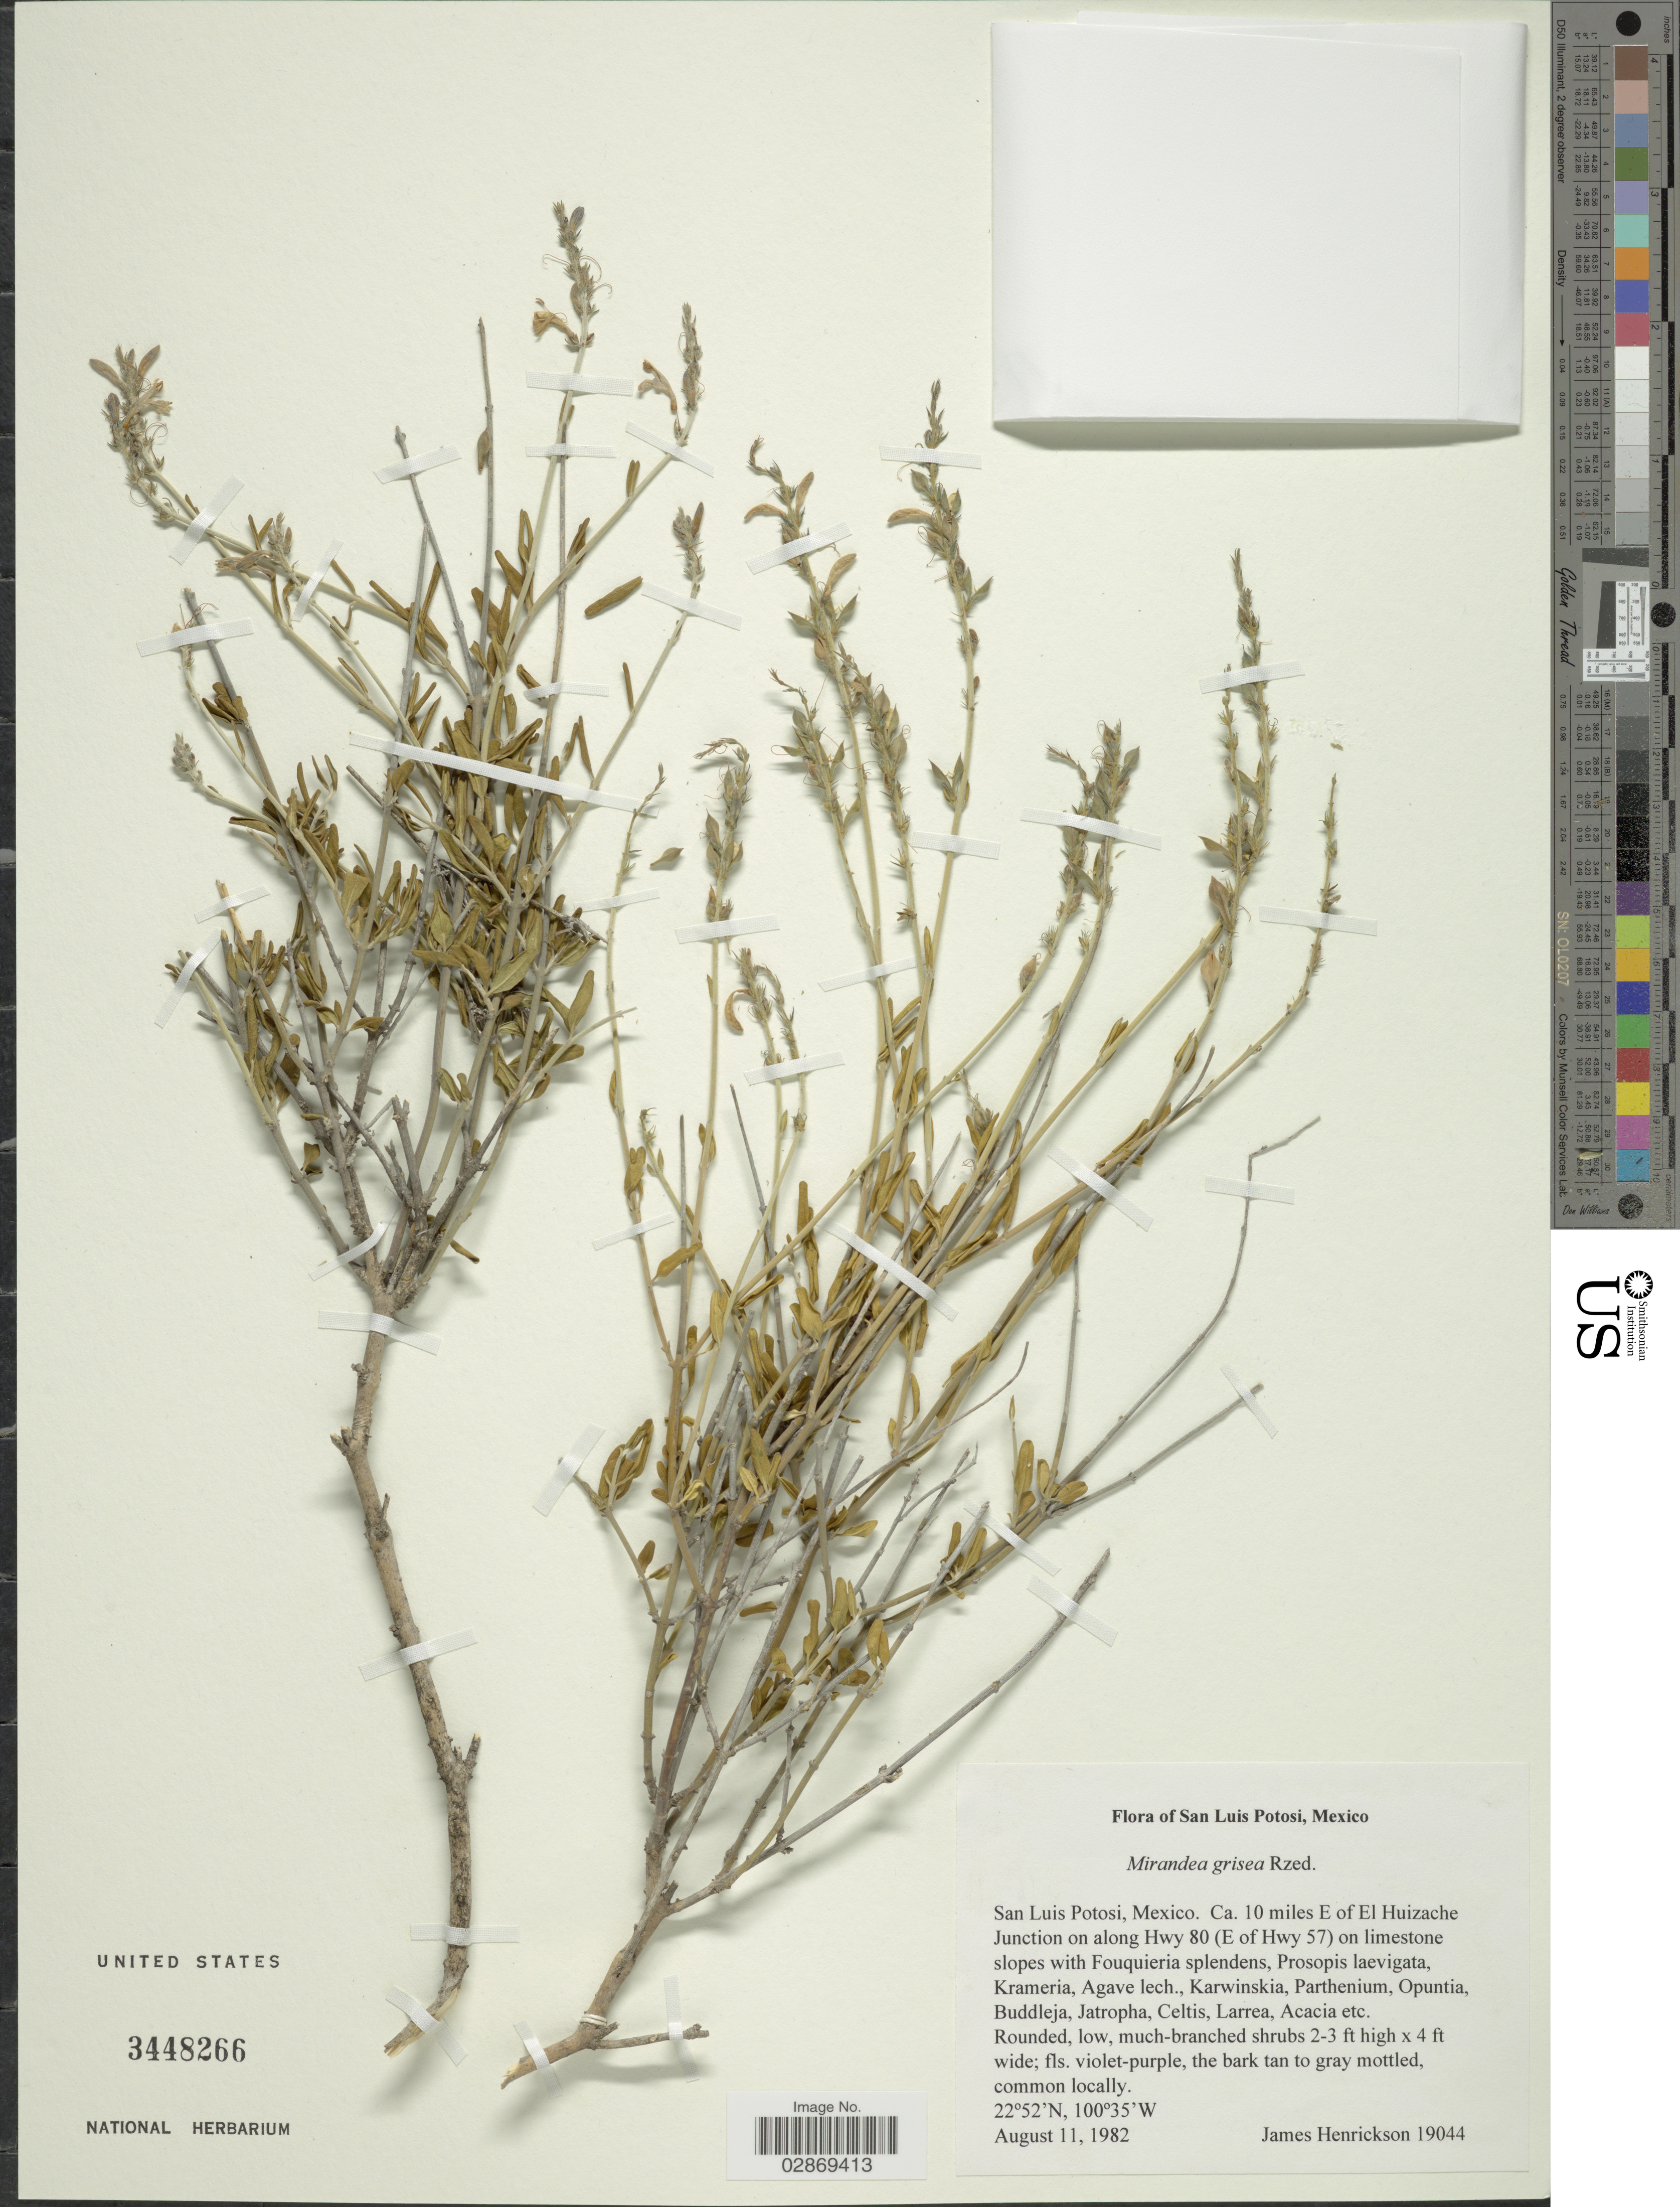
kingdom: Plantae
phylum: Tracheophyta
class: Magnoliopsida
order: Lamiales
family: Acanthaceae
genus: Mirandea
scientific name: Mirandea grisea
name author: Rzed.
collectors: J. Henrickson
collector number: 19044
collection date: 1982-08-11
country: Mexico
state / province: San Luis Potosí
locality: Ca. 10 miles E of El Huizache Junction on along Hwy 80 (E of Hwy 57) on limestone.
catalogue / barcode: US 3448266